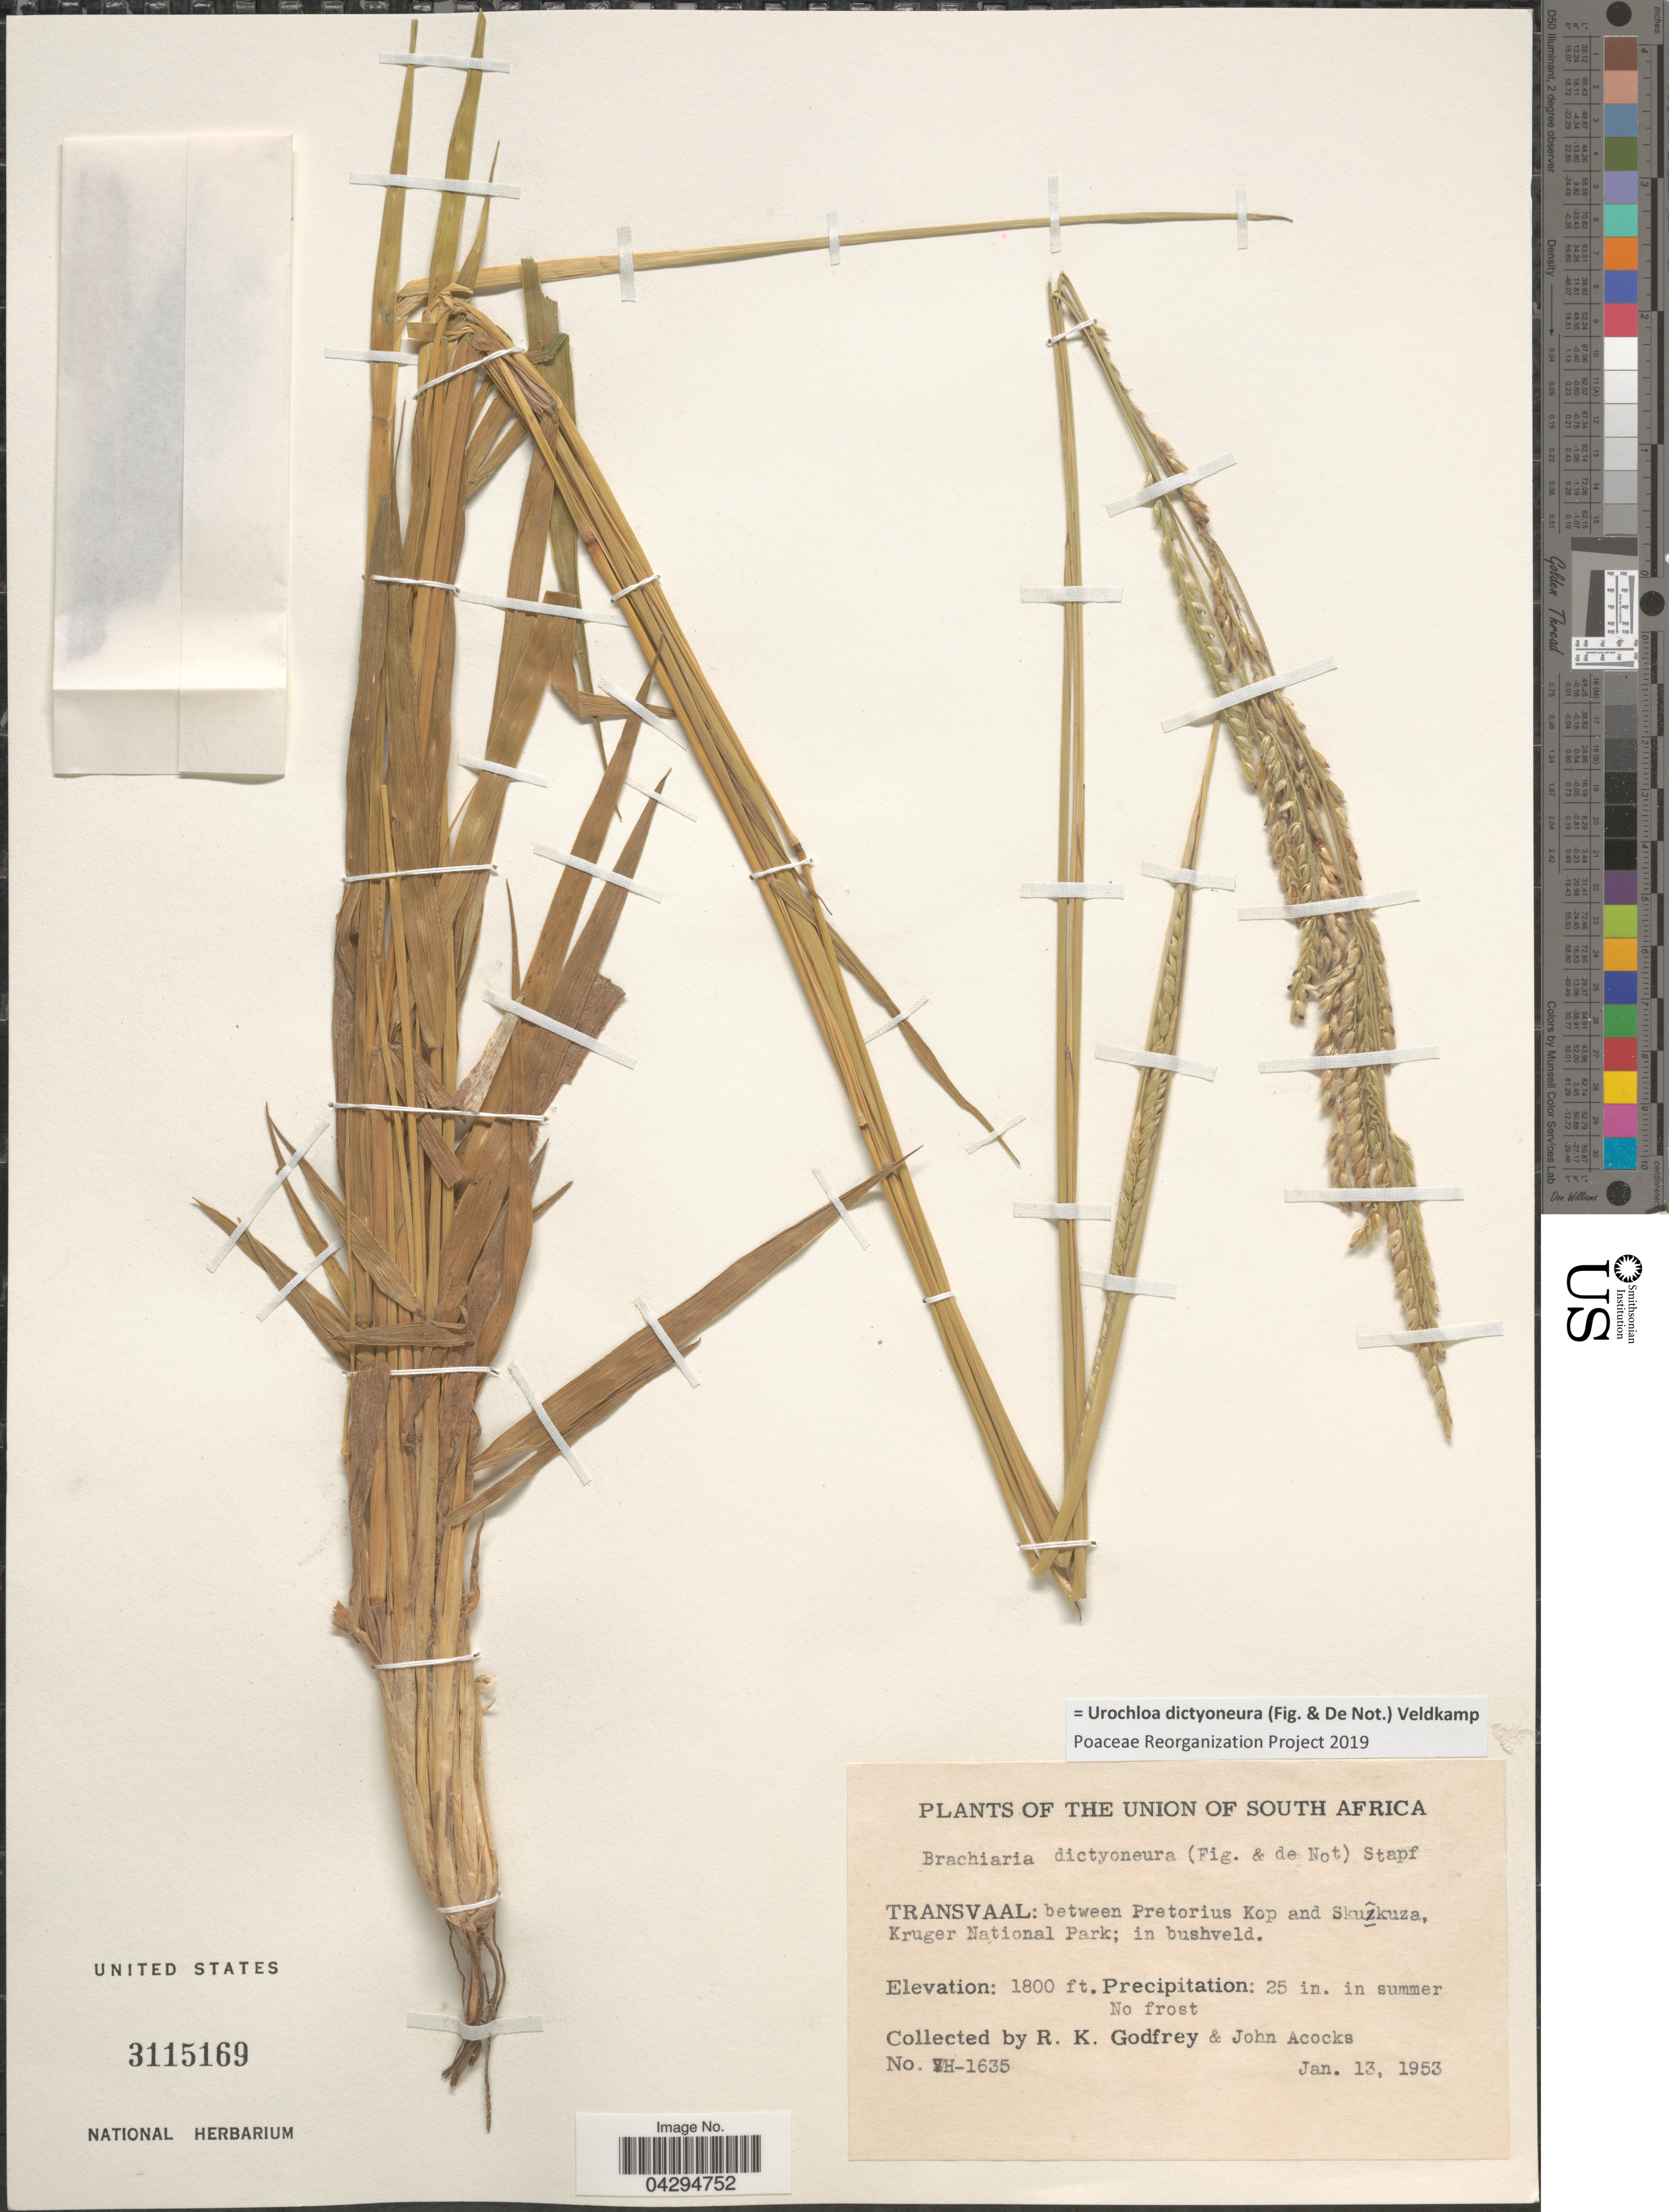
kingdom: Plantae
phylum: Tracheophyta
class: Liliopsida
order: Poales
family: Poaceae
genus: Urochloa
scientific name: Urochloa dictyoneura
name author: (Fig. & De Not.) Veldkamp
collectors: R. K. Godfrey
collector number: VH-1635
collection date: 1953-01-13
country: South Africa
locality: Union of South Africa. Transvaal: between Pretorius Kop and Skuzkuza, Kruger National Park; in bushveld.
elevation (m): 549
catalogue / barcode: US 3115169